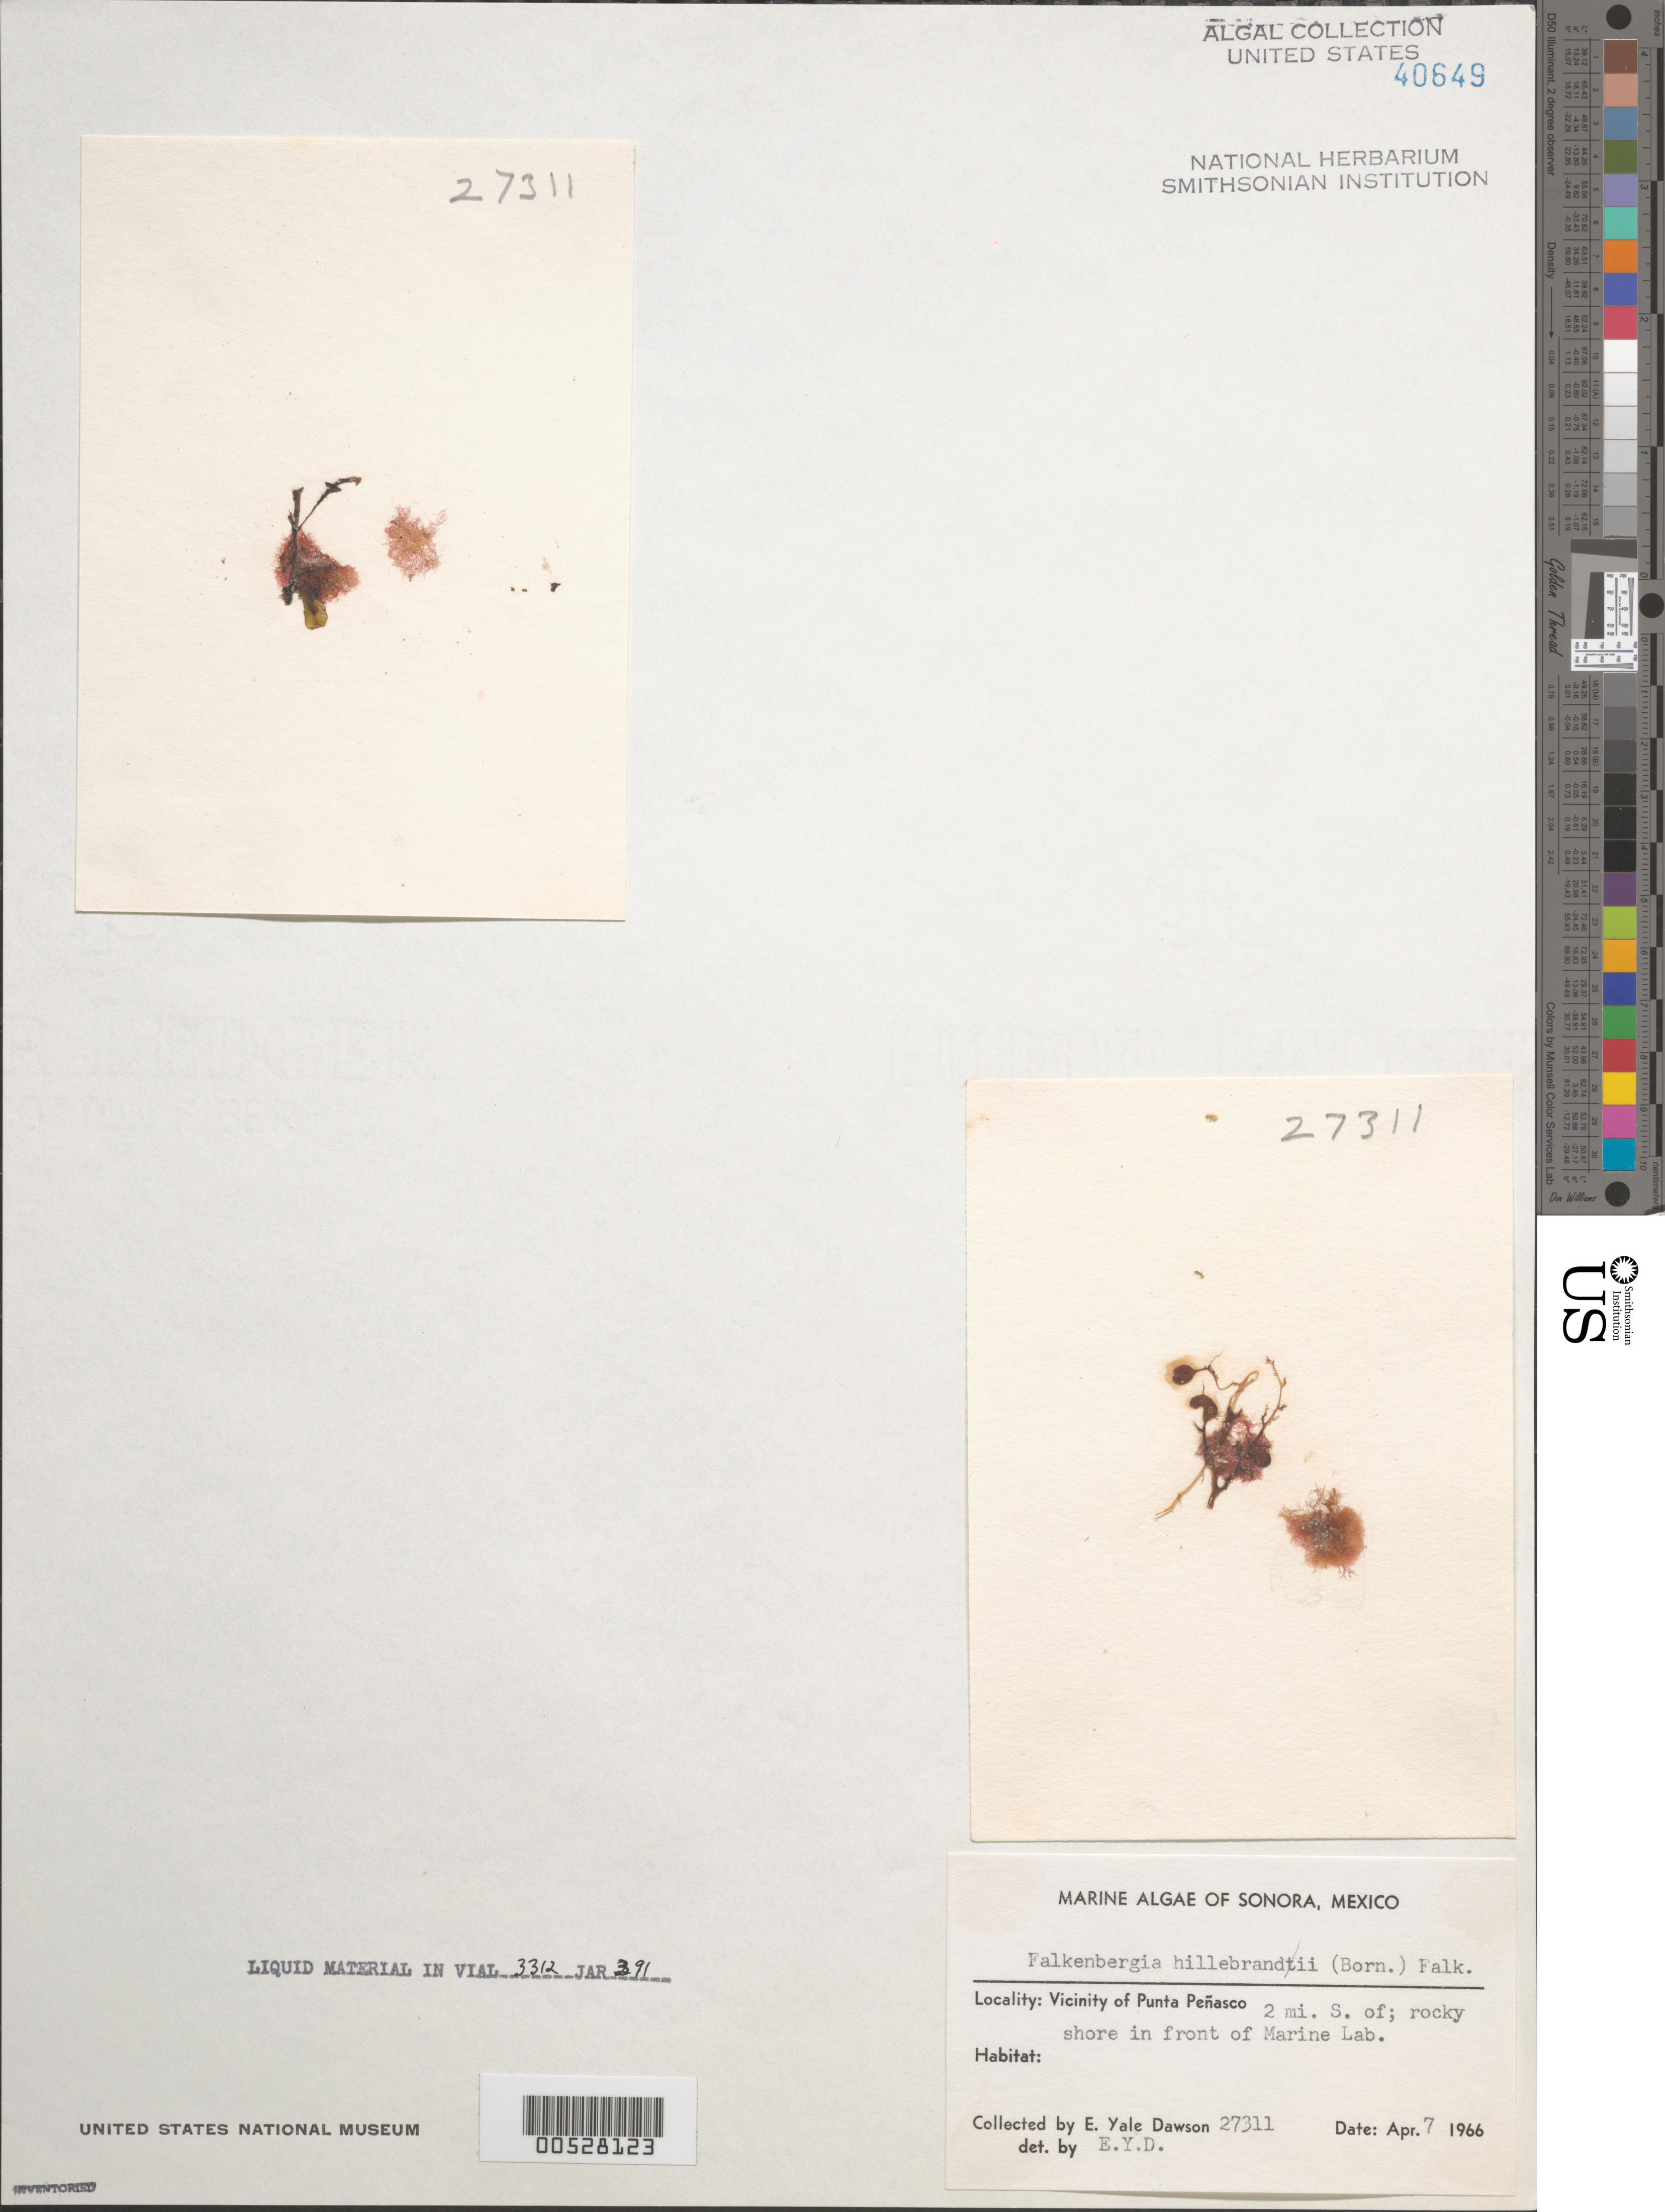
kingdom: Plantae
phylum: Rhodophyta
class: Florideophyceae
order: Bonnemaisoniales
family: Bonnemaisoniaceae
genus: Asparagopsis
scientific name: Asparagopsis taxiformis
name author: (Delile) Trevis.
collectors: E. Y. Dawson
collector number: EYD 27311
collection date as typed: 07 Apr 1966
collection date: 1966-04-07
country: Mexico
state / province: Sonora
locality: Marine laboratory shore, 2 miles south of Punta Penasco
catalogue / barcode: US 40649